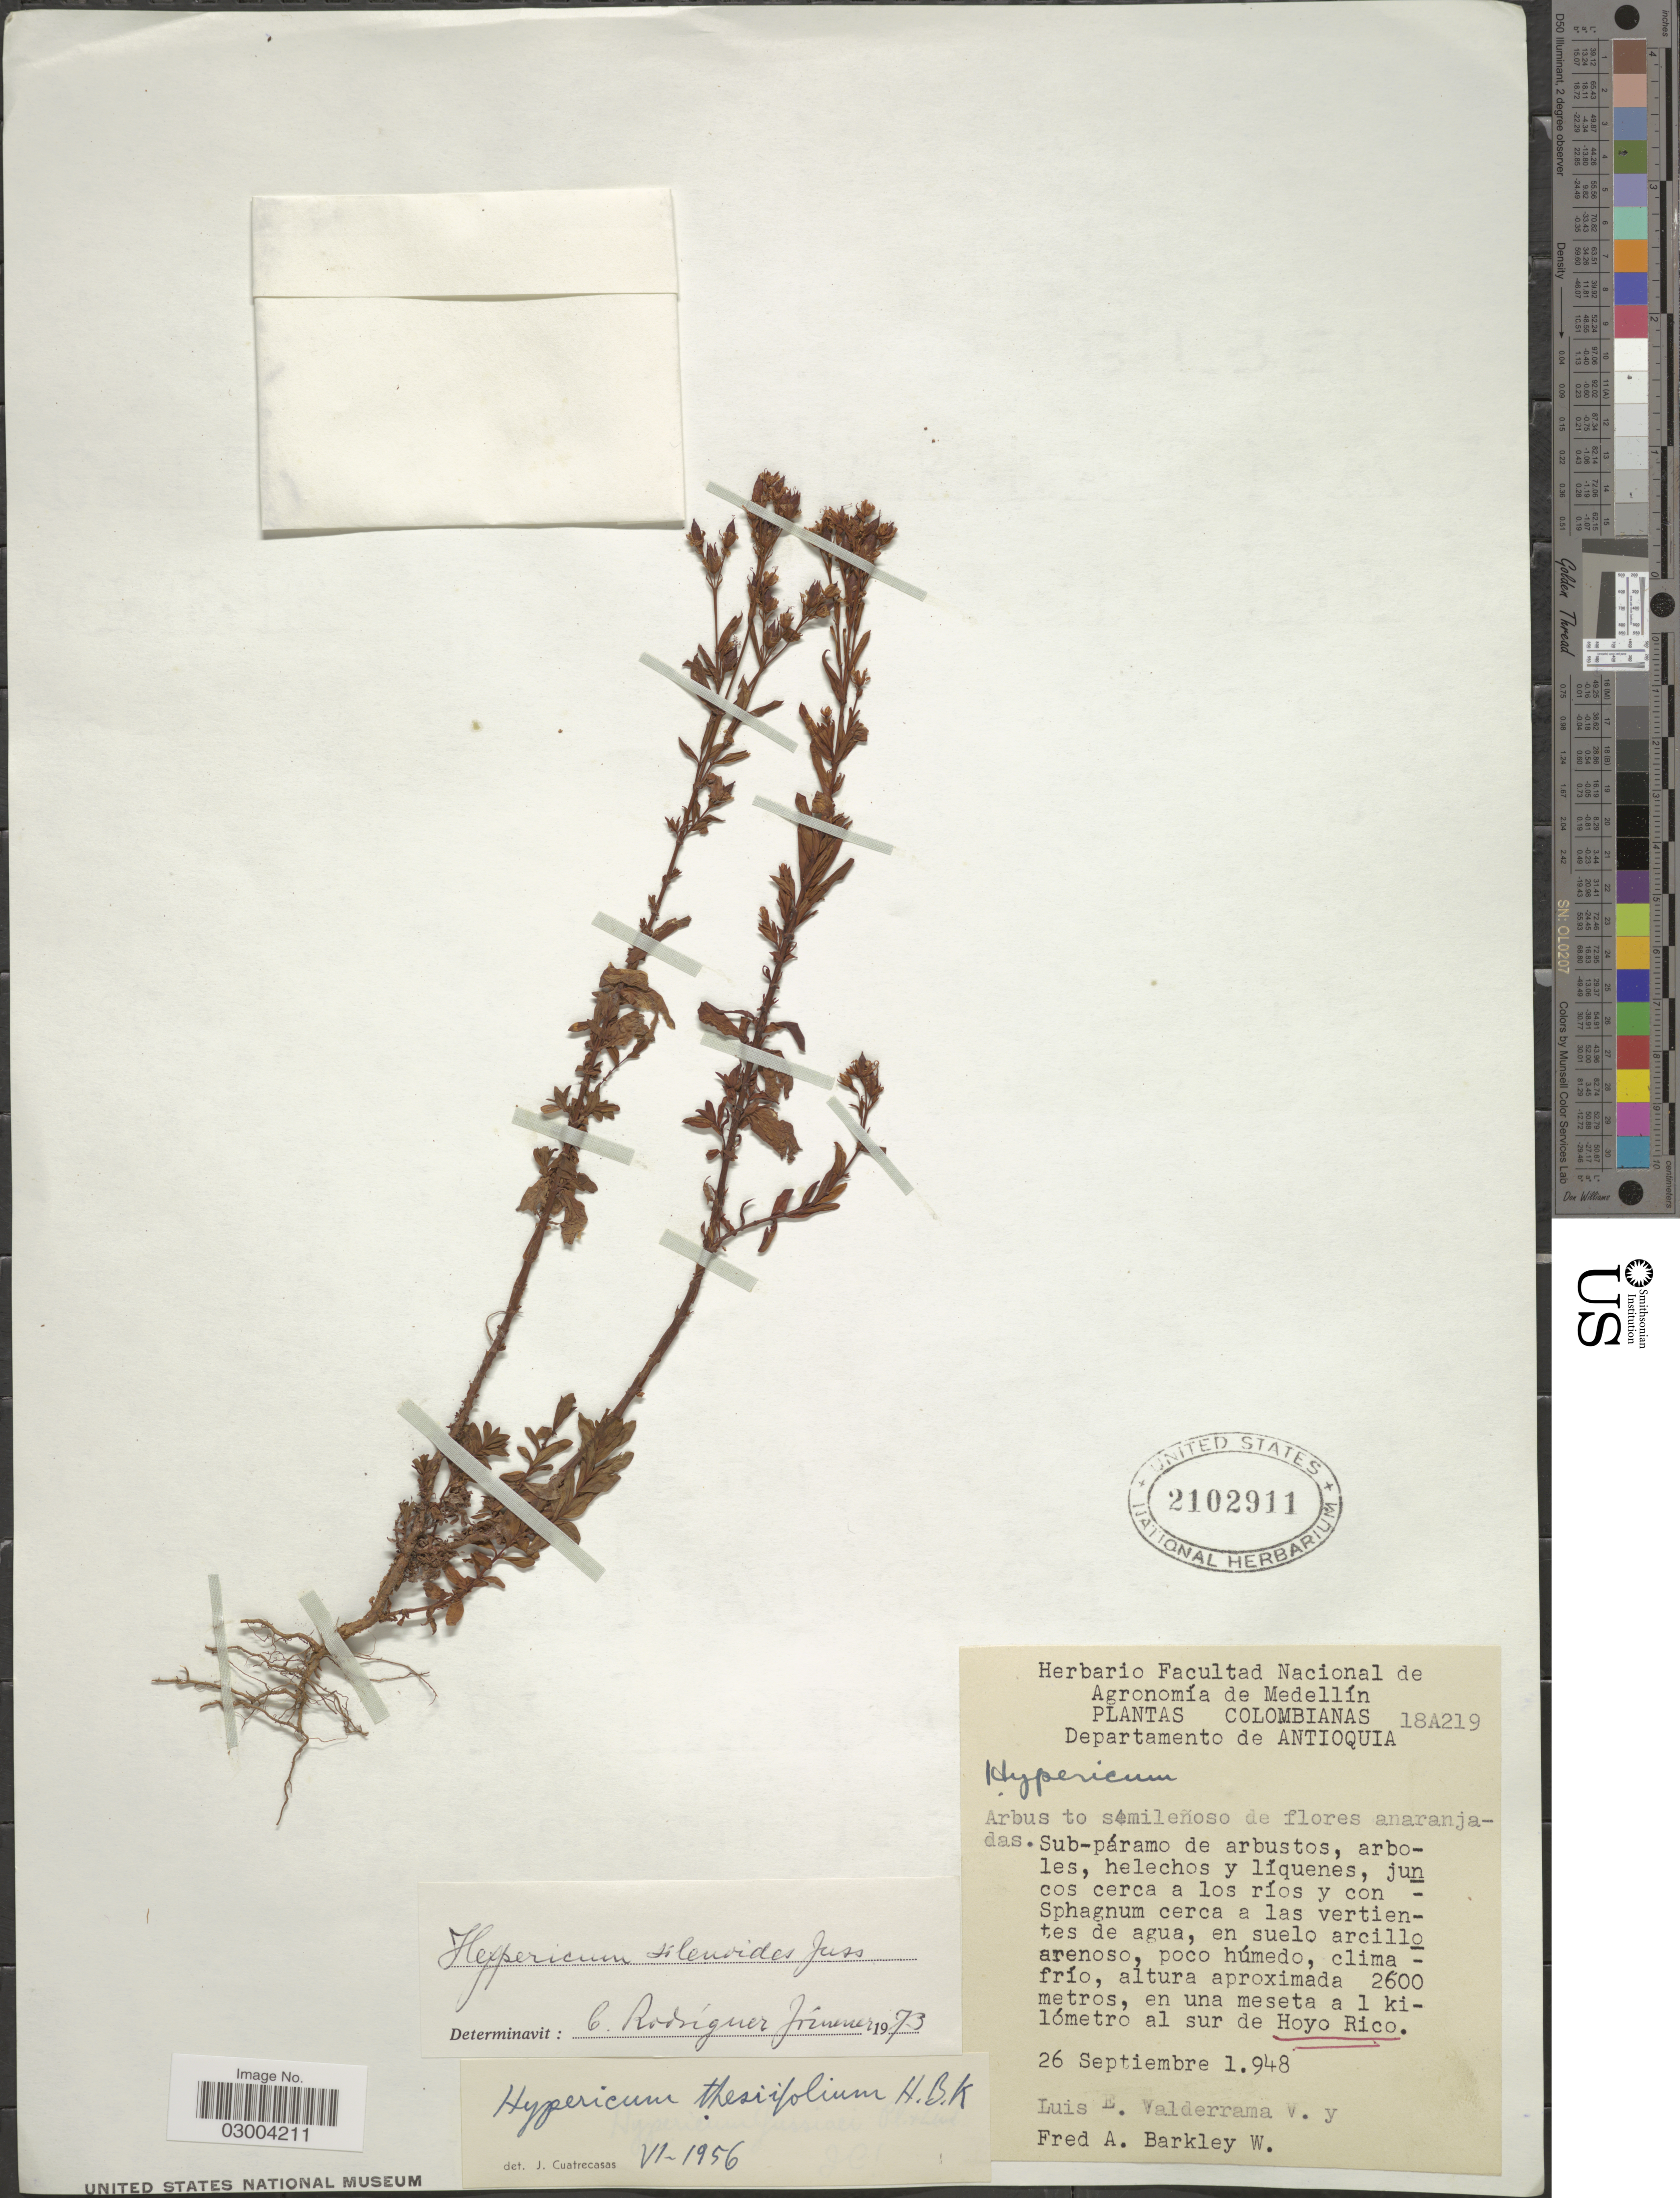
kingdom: Plantae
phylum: Tracheophyta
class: Magnoliopsida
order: Malpighiales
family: Hypericaceae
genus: Hypericum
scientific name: Hypericum silenoides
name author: Juss.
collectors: L. E. Valderrama V. & F. Barkley W.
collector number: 18A219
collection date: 1948-09-26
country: Colombia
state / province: Antioquia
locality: Departamento de Antioquia, en una meseta a 1 kilómetro al sur de Hoyo Rico.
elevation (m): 2600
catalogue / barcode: US 2102911